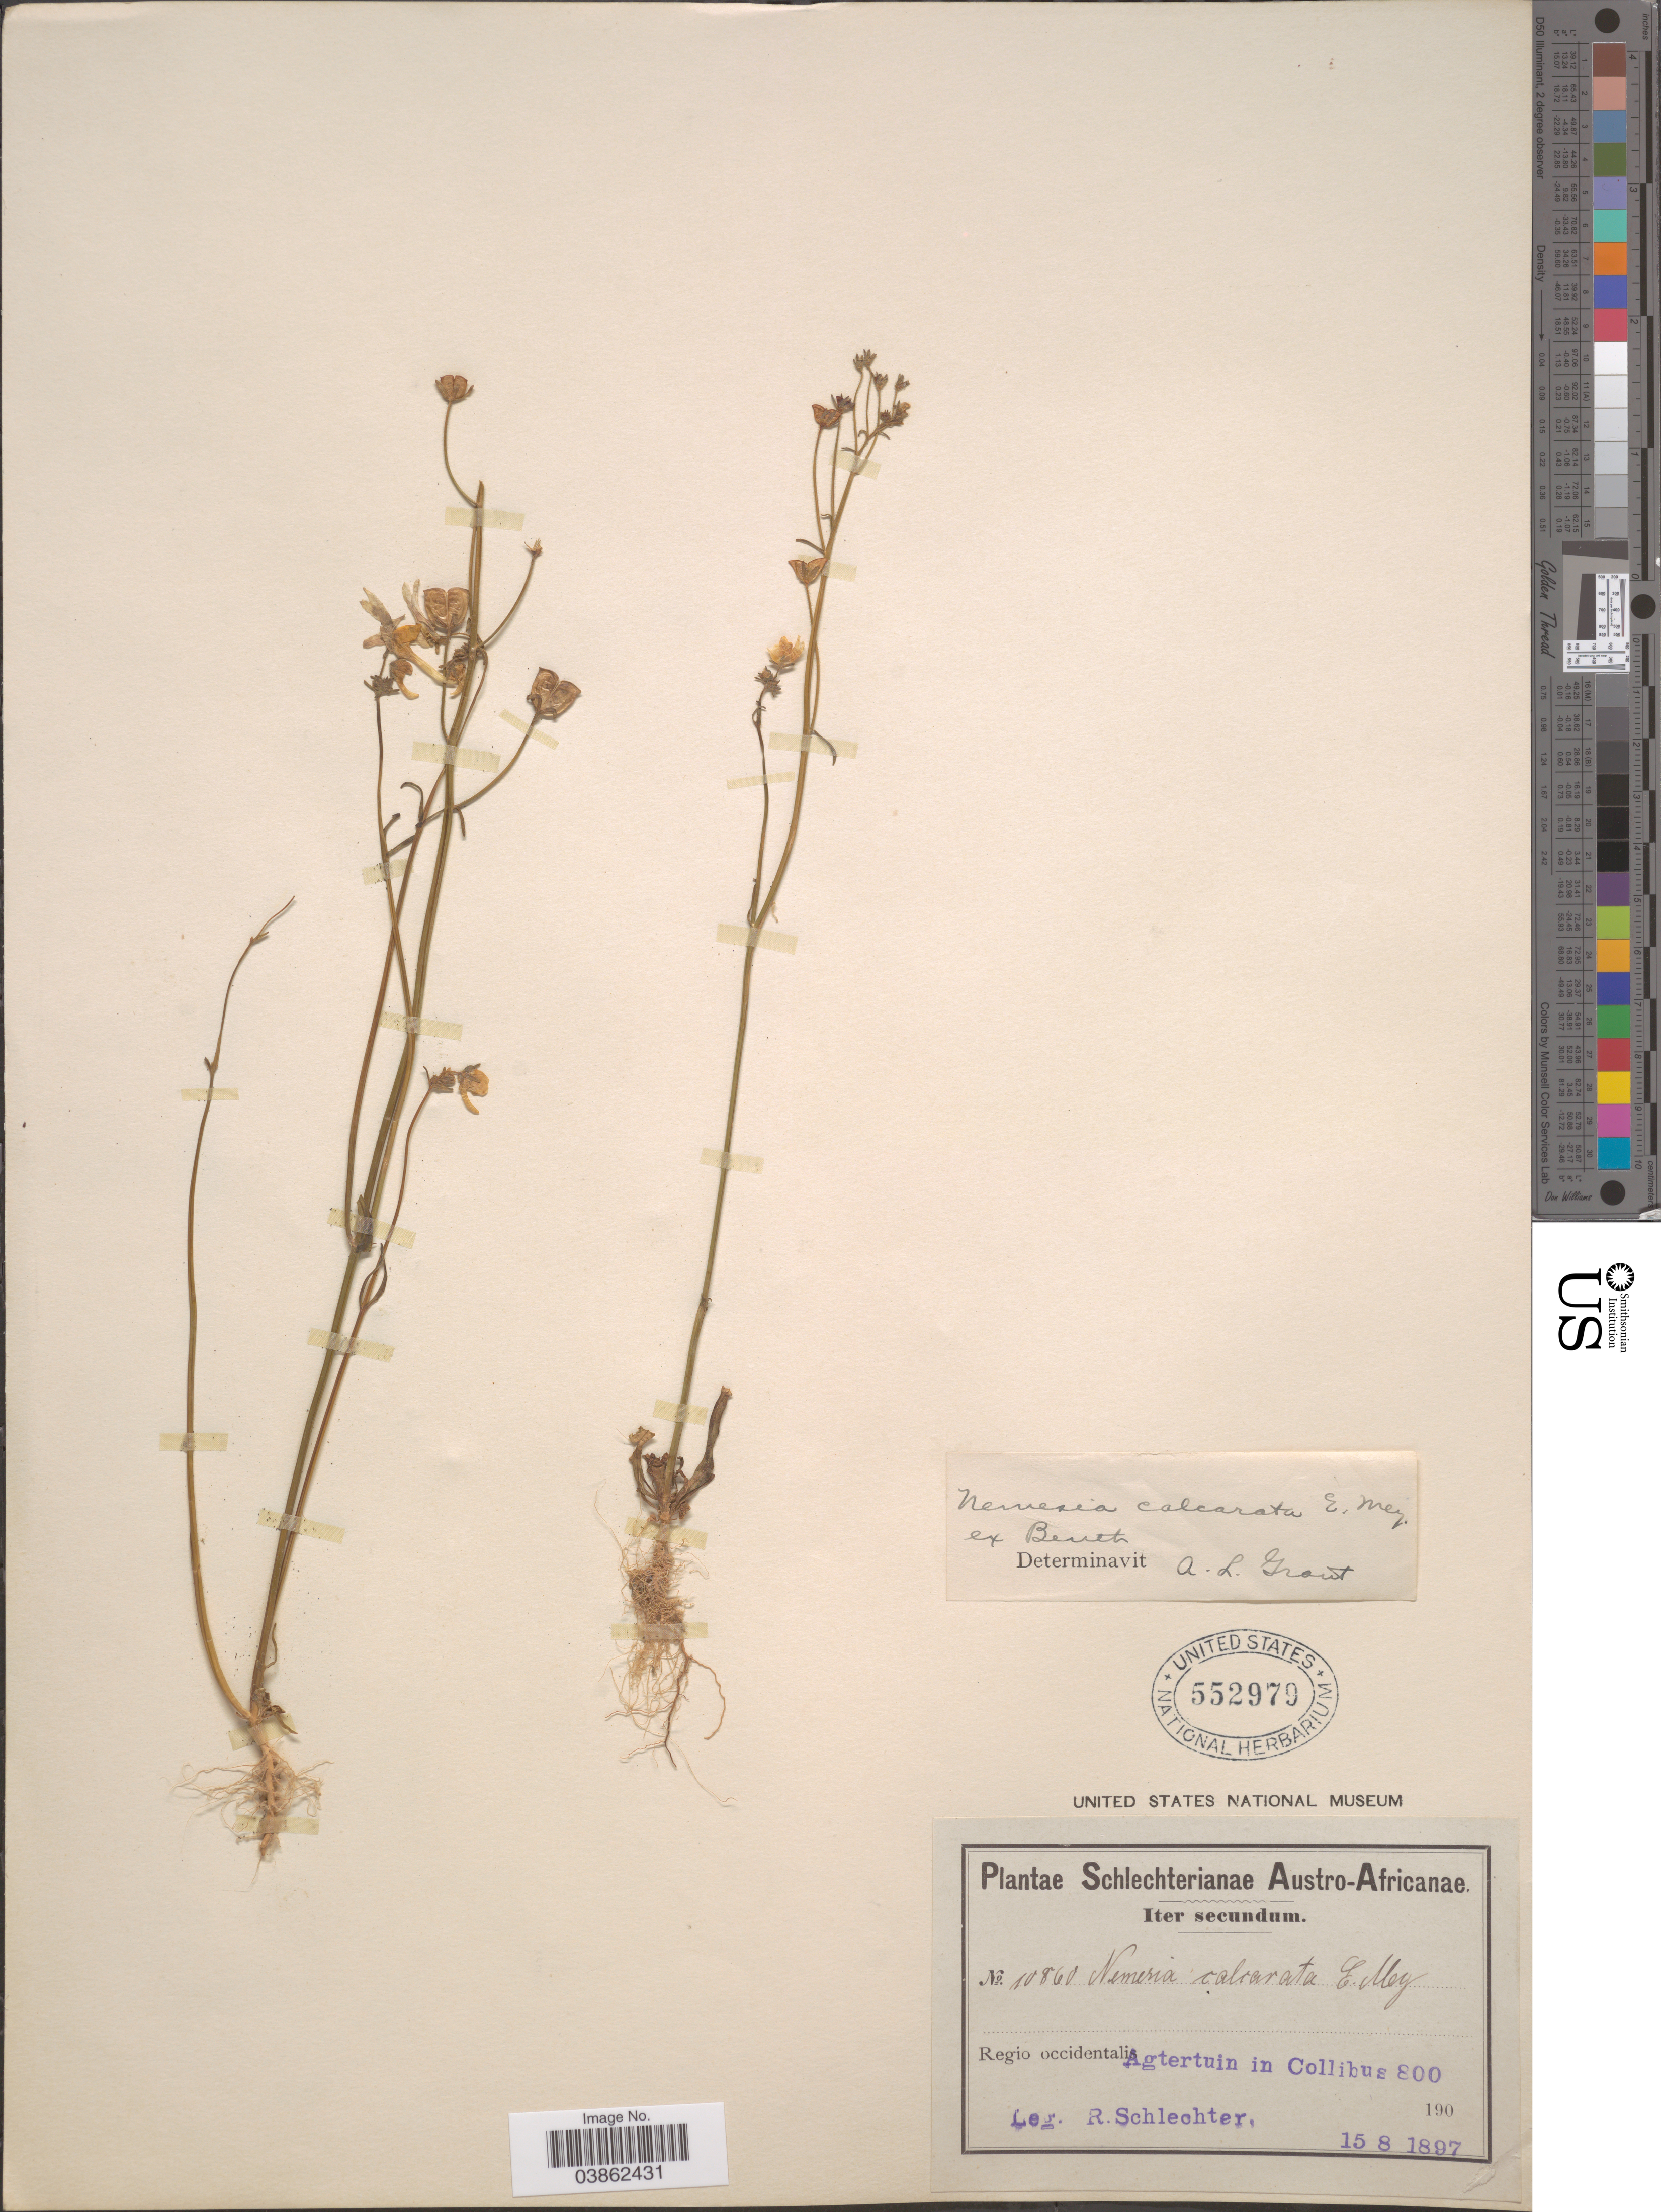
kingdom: Plantae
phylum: Tracheophyta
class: Magnoliopsida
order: Lamiales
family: Scrophulariaceae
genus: Nemesia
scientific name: Nemesia calcarata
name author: E. Mey. ex Benth.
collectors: F. R. R. Schlechter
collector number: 10860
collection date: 1897-08-15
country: South Africa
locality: Austro-Africanae. Regio occidentalis Agtertuin in Collibus.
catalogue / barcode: US 552970